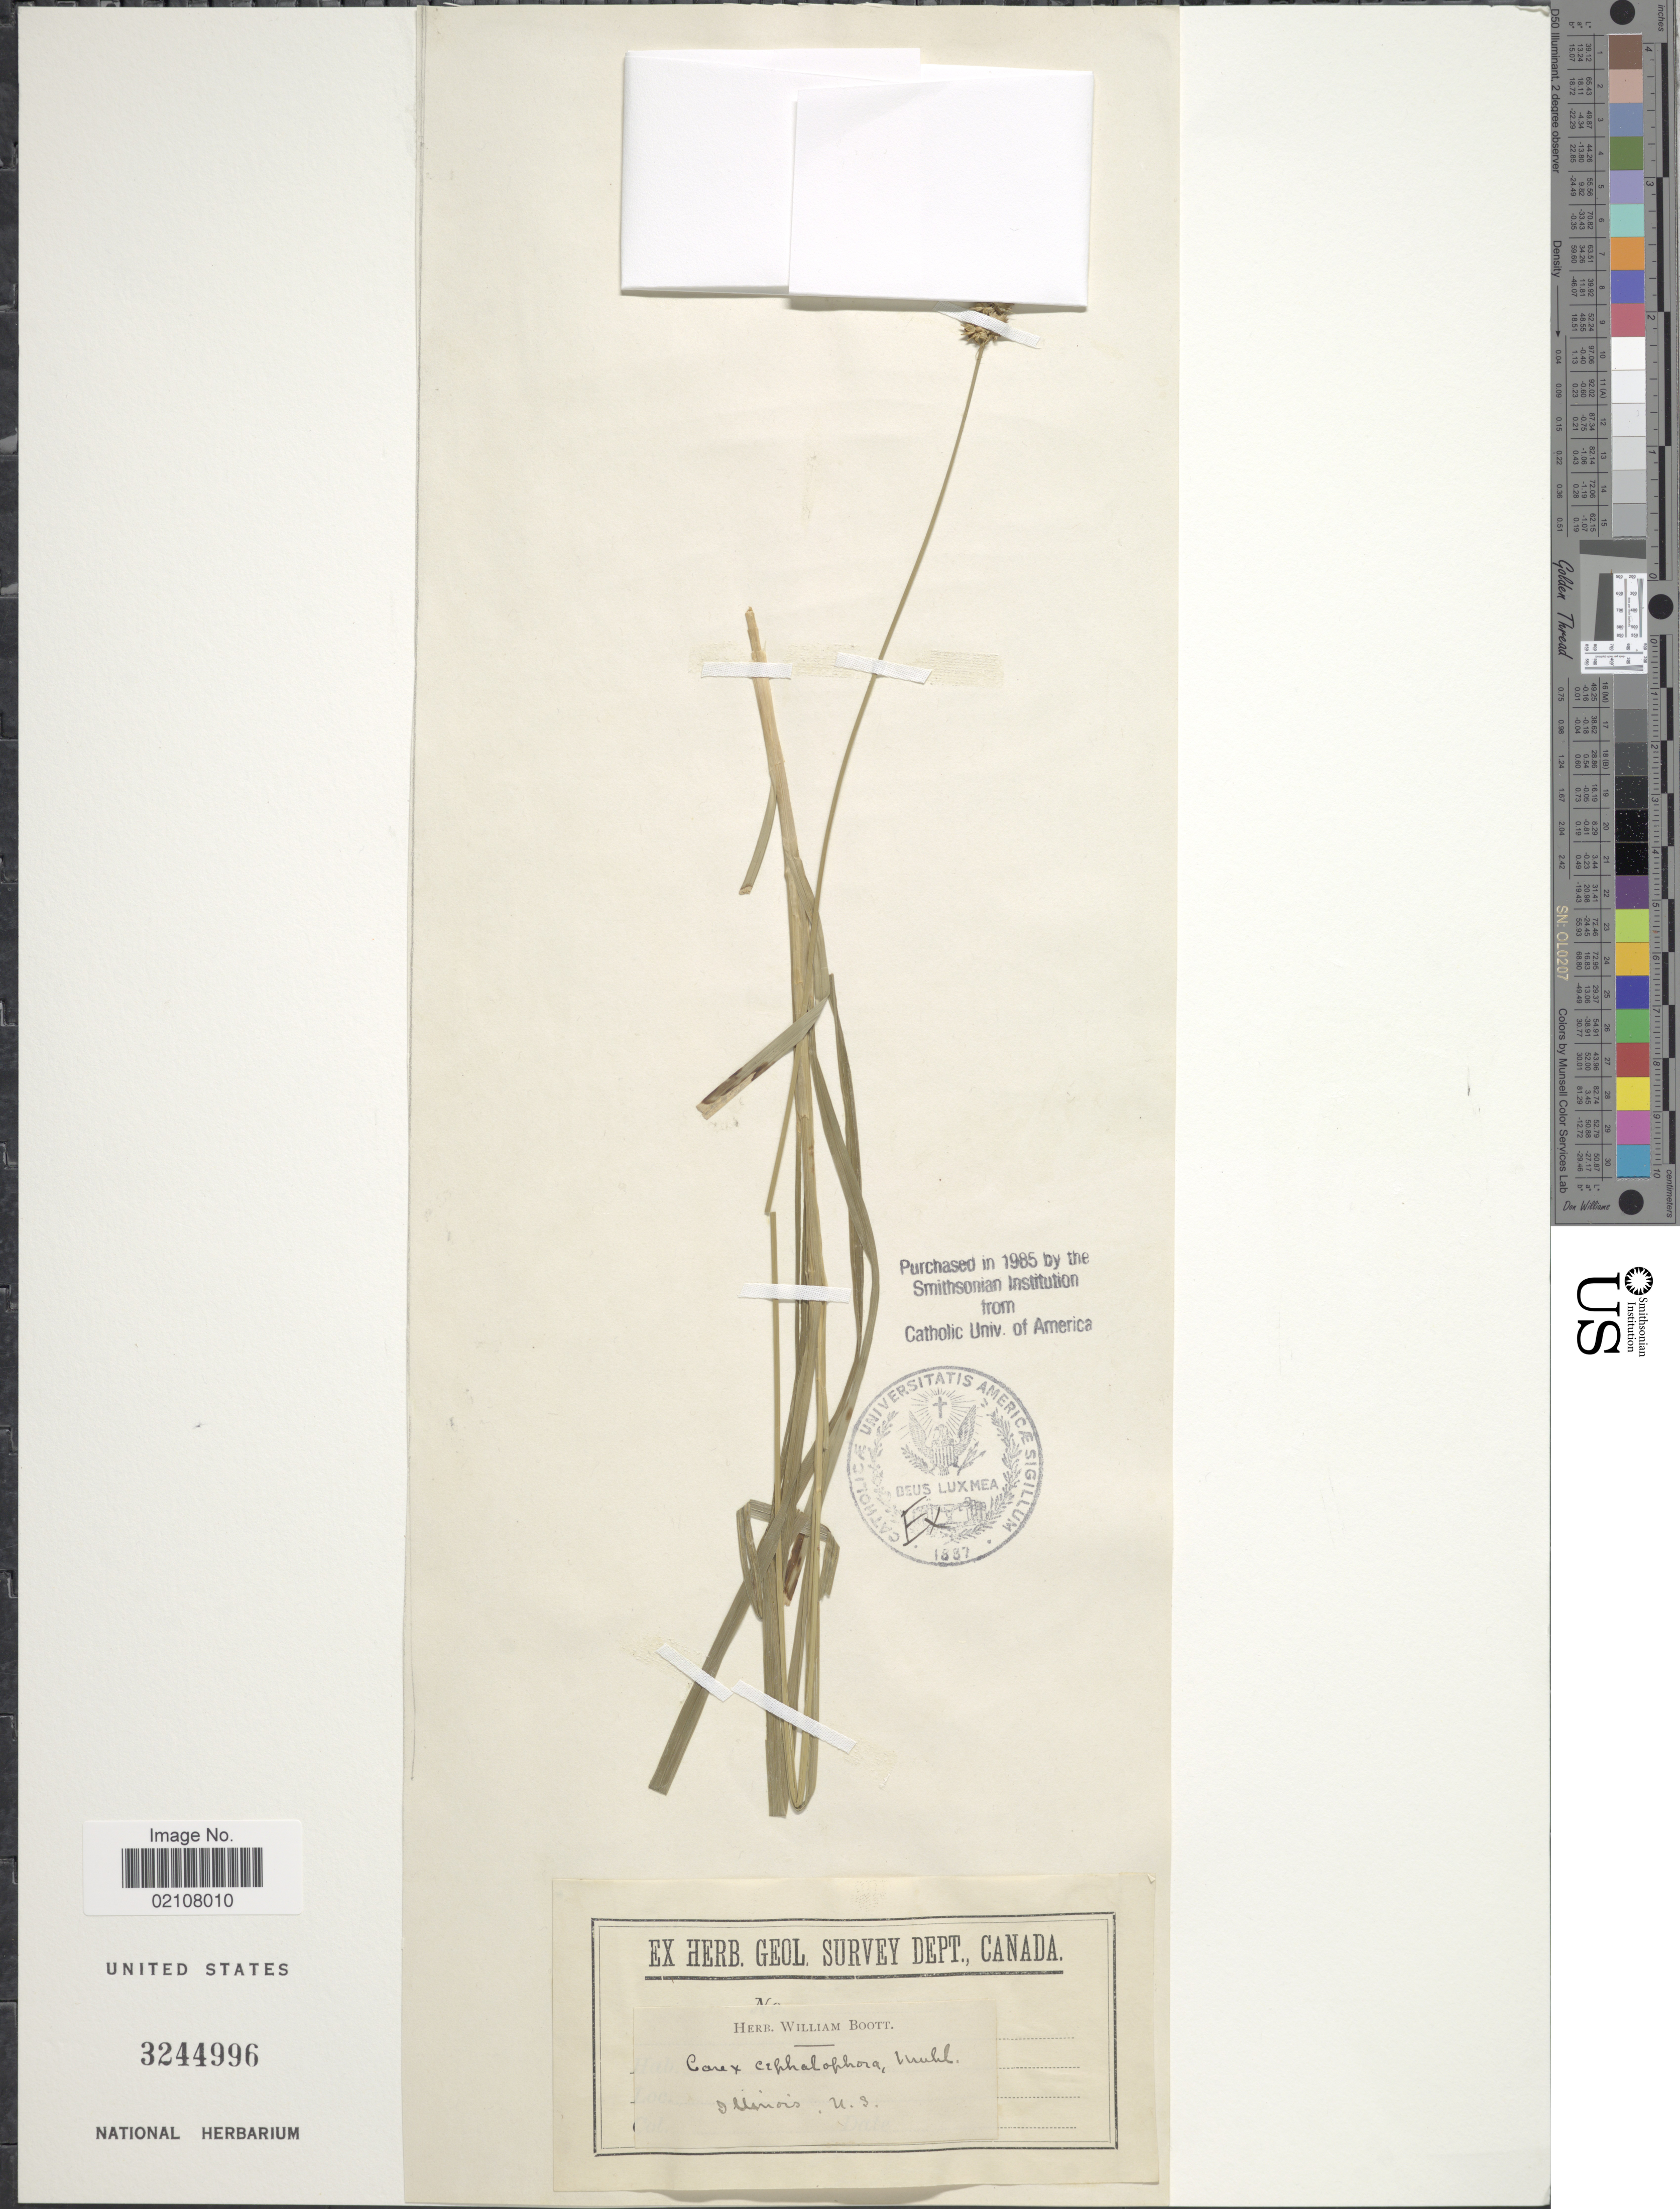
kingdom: Plantae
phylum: Tracheophyta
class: Liliopsida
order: Poales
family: Cyperaceae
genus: Carex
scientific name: Carex cephalophora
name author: Muhl. ex Willd.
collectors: ex herb. William Boott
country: United States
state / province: Illinois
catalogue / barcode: US 3244996